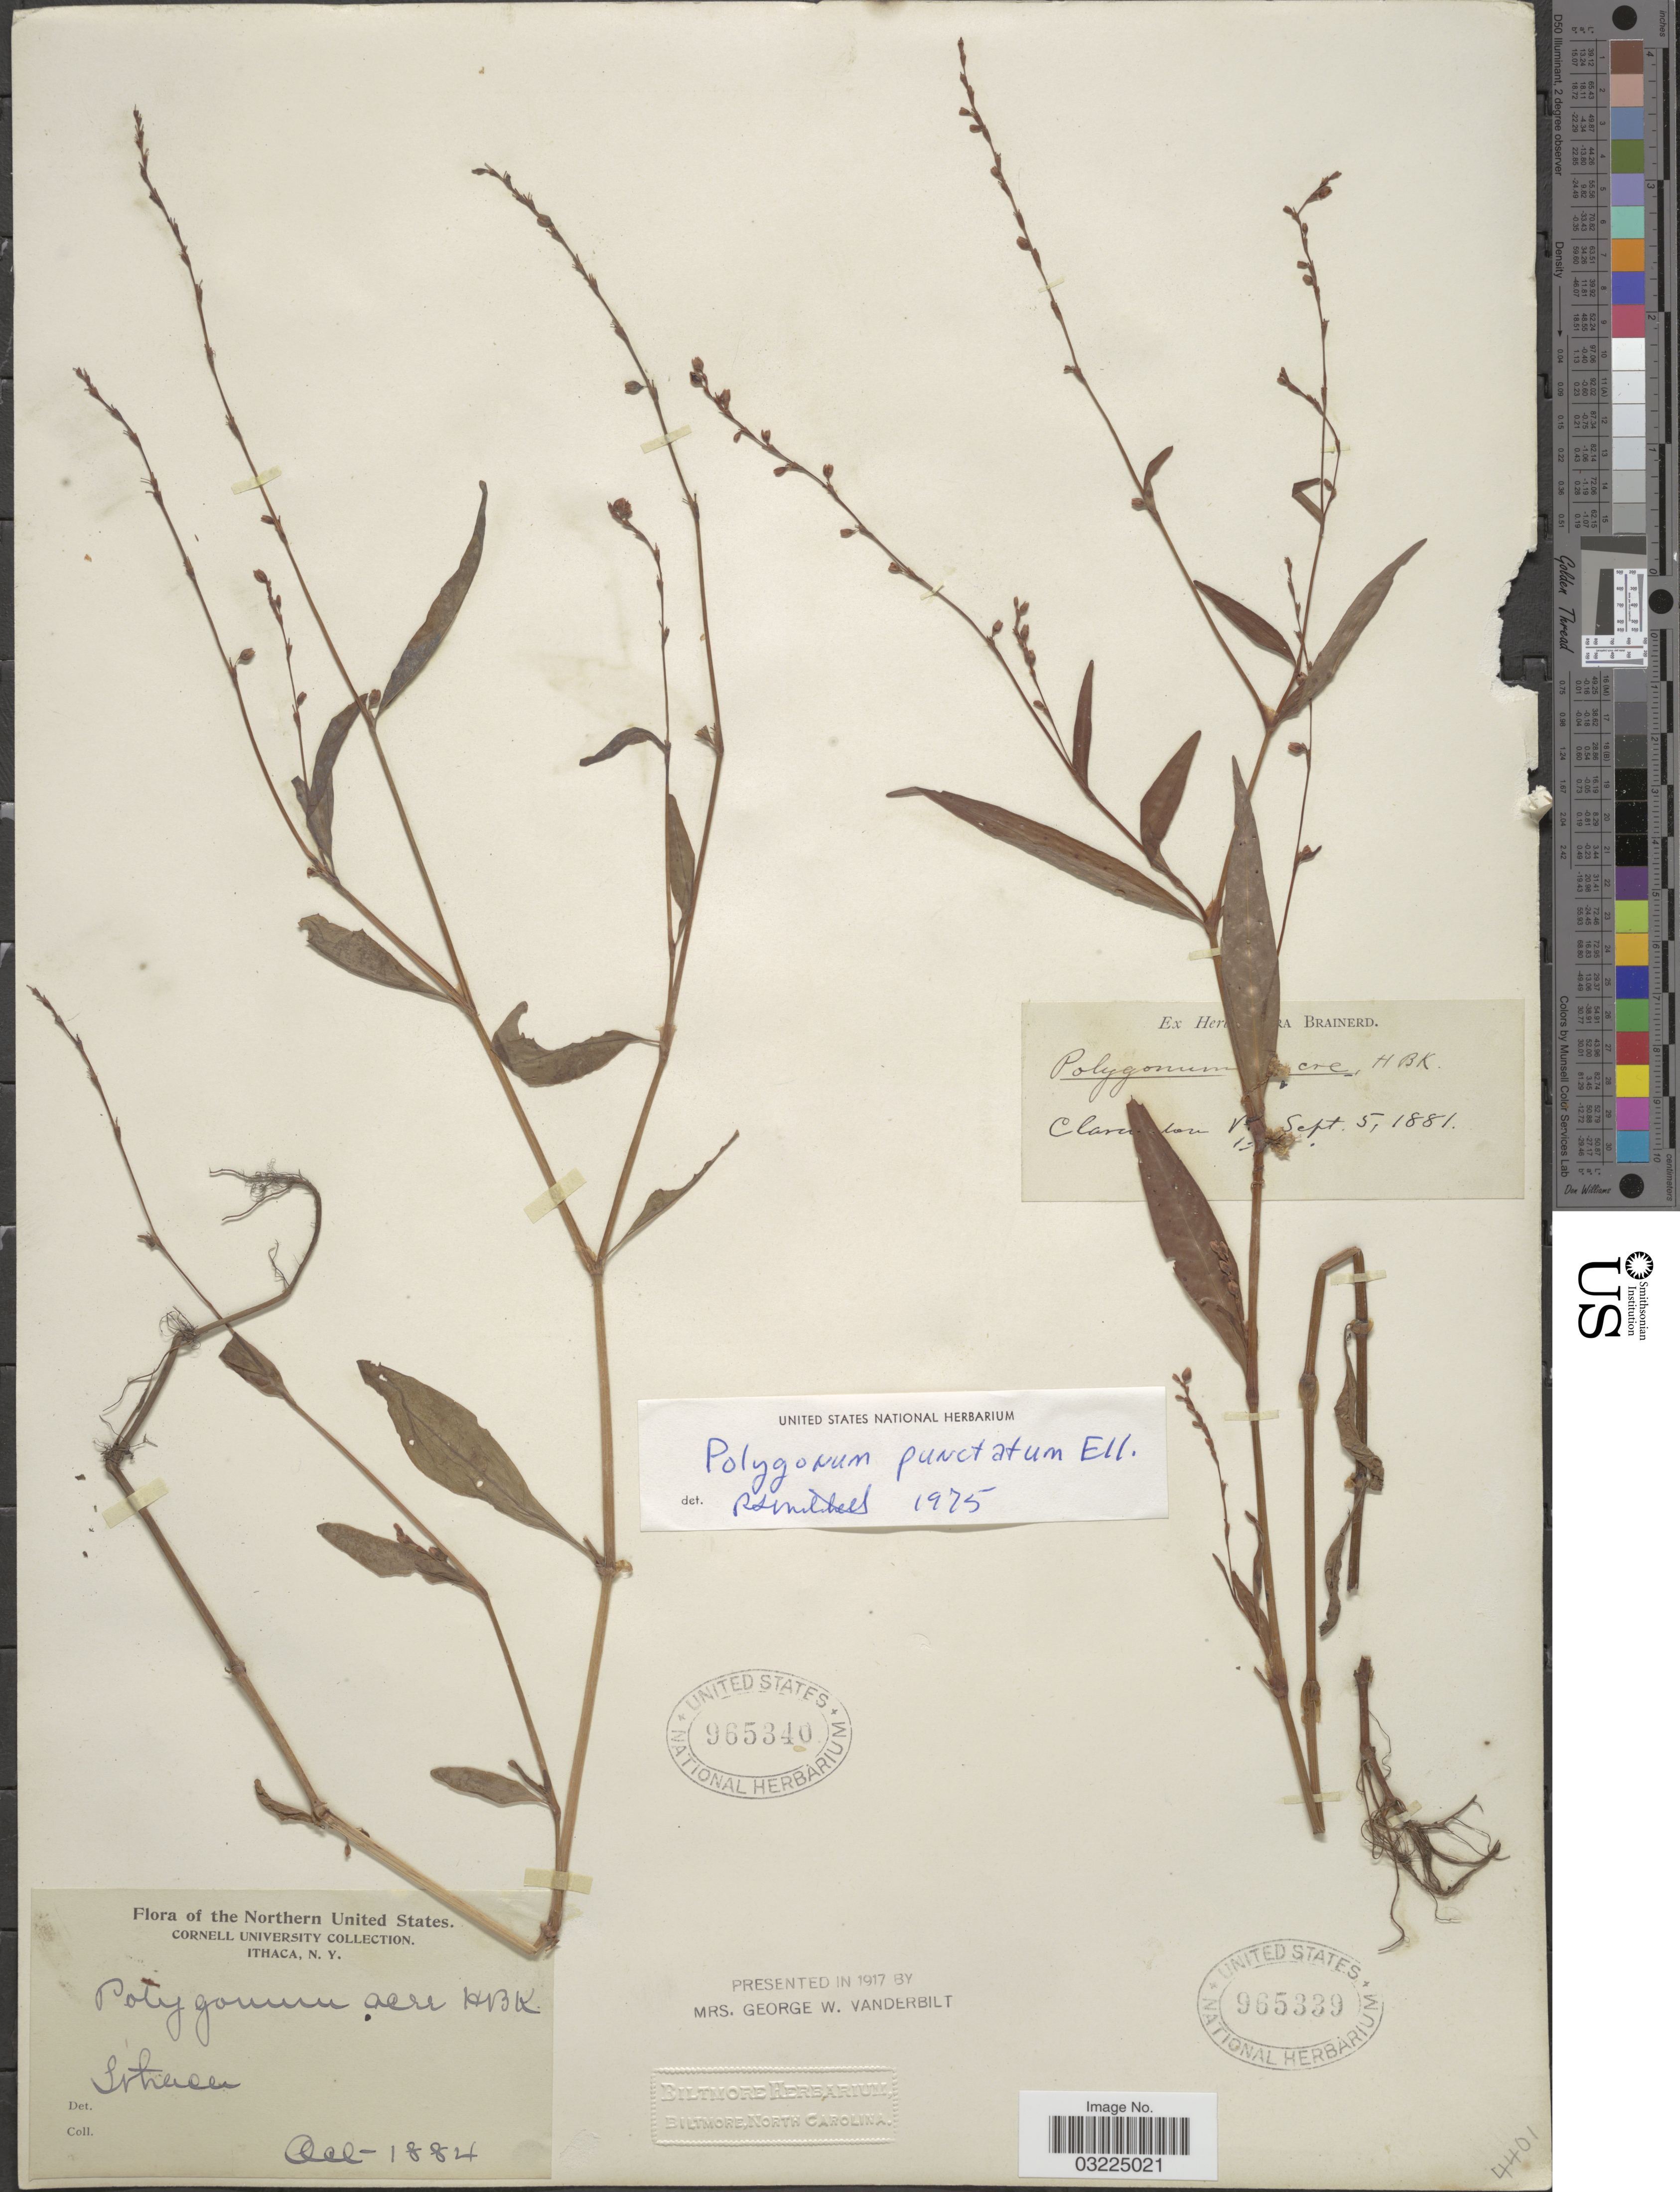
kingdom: Plantae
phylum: Tracheophyta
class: Magnoliopsida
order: Caryophyllales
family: Polygonaceae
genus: Polygonum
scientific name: Polygonum punctatum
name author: Elliott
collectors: E. Brainerd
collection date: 1881-09-05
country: United States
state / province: Vermont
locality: Clarendon.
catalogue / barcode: US 965339-2